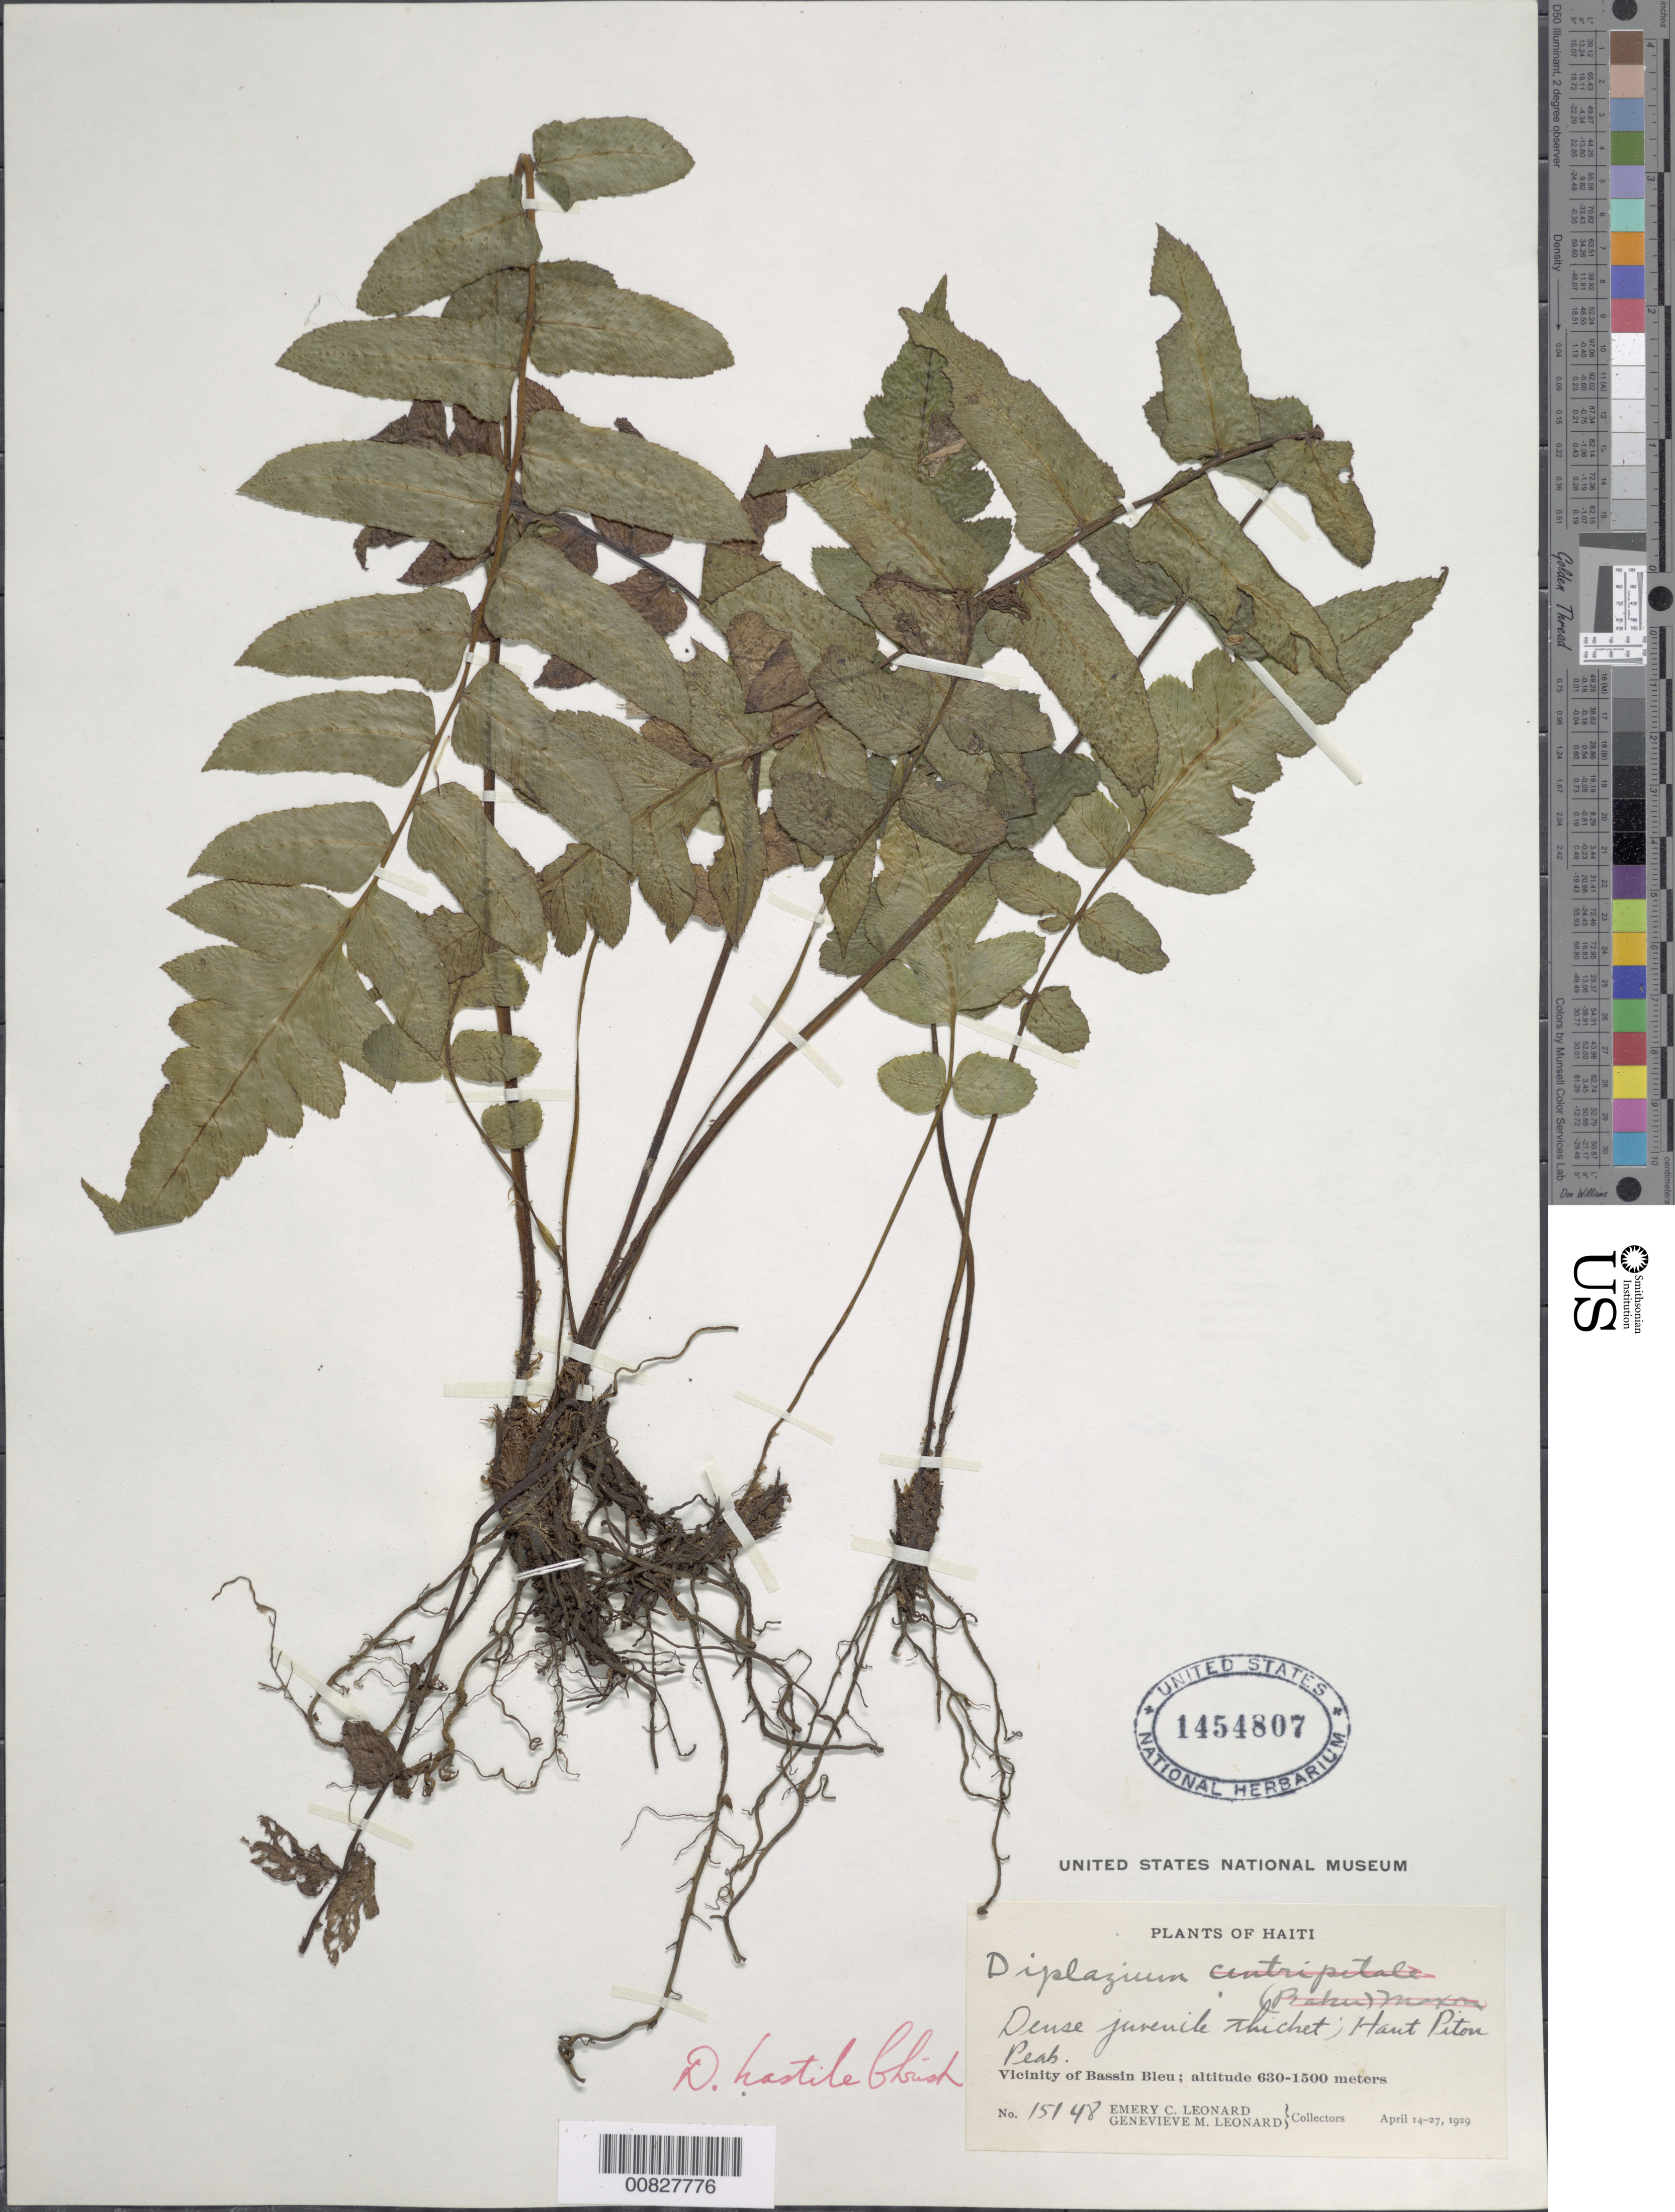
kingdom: Plantae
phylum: Tracheophyta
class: Polypodiopsida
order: Polypodiales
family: Athyriaceae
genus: Diplazium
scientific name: Diplazium hastile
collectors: E. C. Leonard & G. M. Leonard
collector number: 15148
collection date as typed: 14 Apr 1929 to 27 Apr 1929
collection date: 1929-04-14/1929-04-27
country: Haiti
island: Hispaniola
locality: Bassin Bleu vicinity; Haut Piton Peak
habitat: Dense juvenile thicket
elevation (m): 630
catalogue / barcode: US 1454807